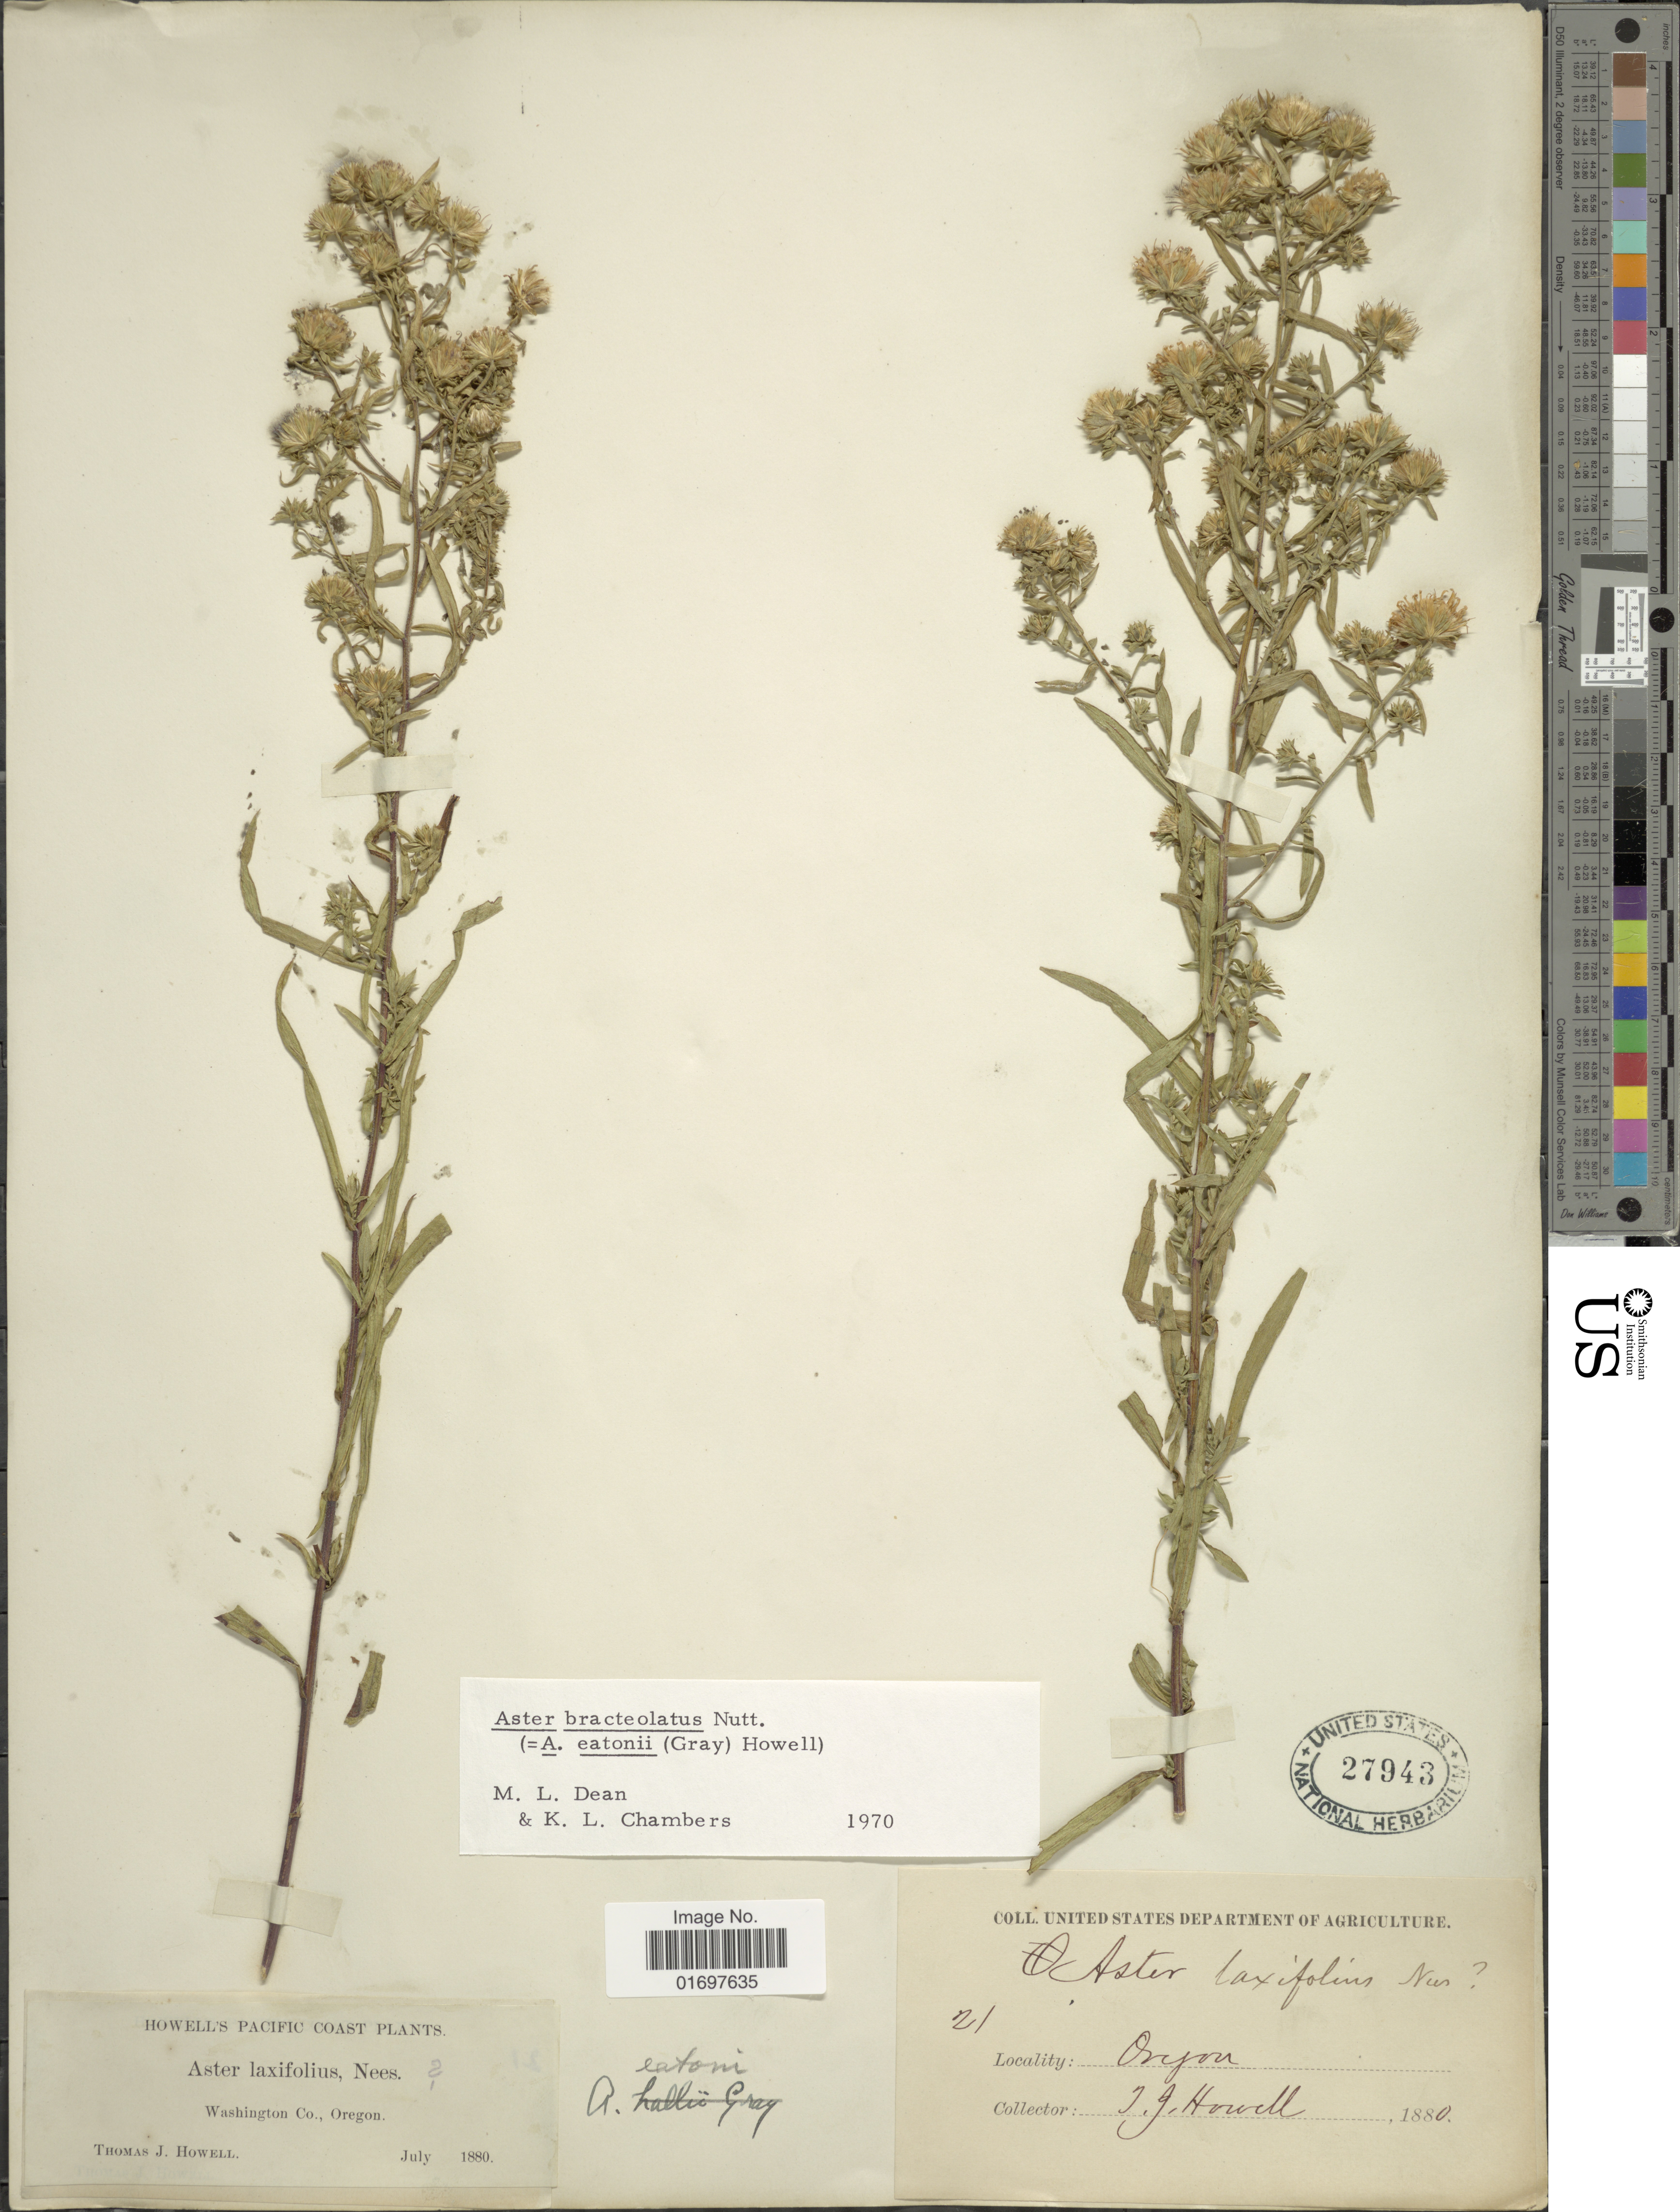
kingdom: Plantae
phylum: Tracheophyta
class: Magnoliopsida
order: Asterales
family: Asteraceae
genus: Symphyotrichum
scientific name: Symphyotrichum bracteolatum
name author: (Nutt.) G.L. Nesom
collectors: T. J. Howell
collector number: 21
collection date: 1880-07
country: United States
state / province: Oregon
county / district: Washington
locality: Washington Co., Oregon.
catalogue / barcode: US 27943